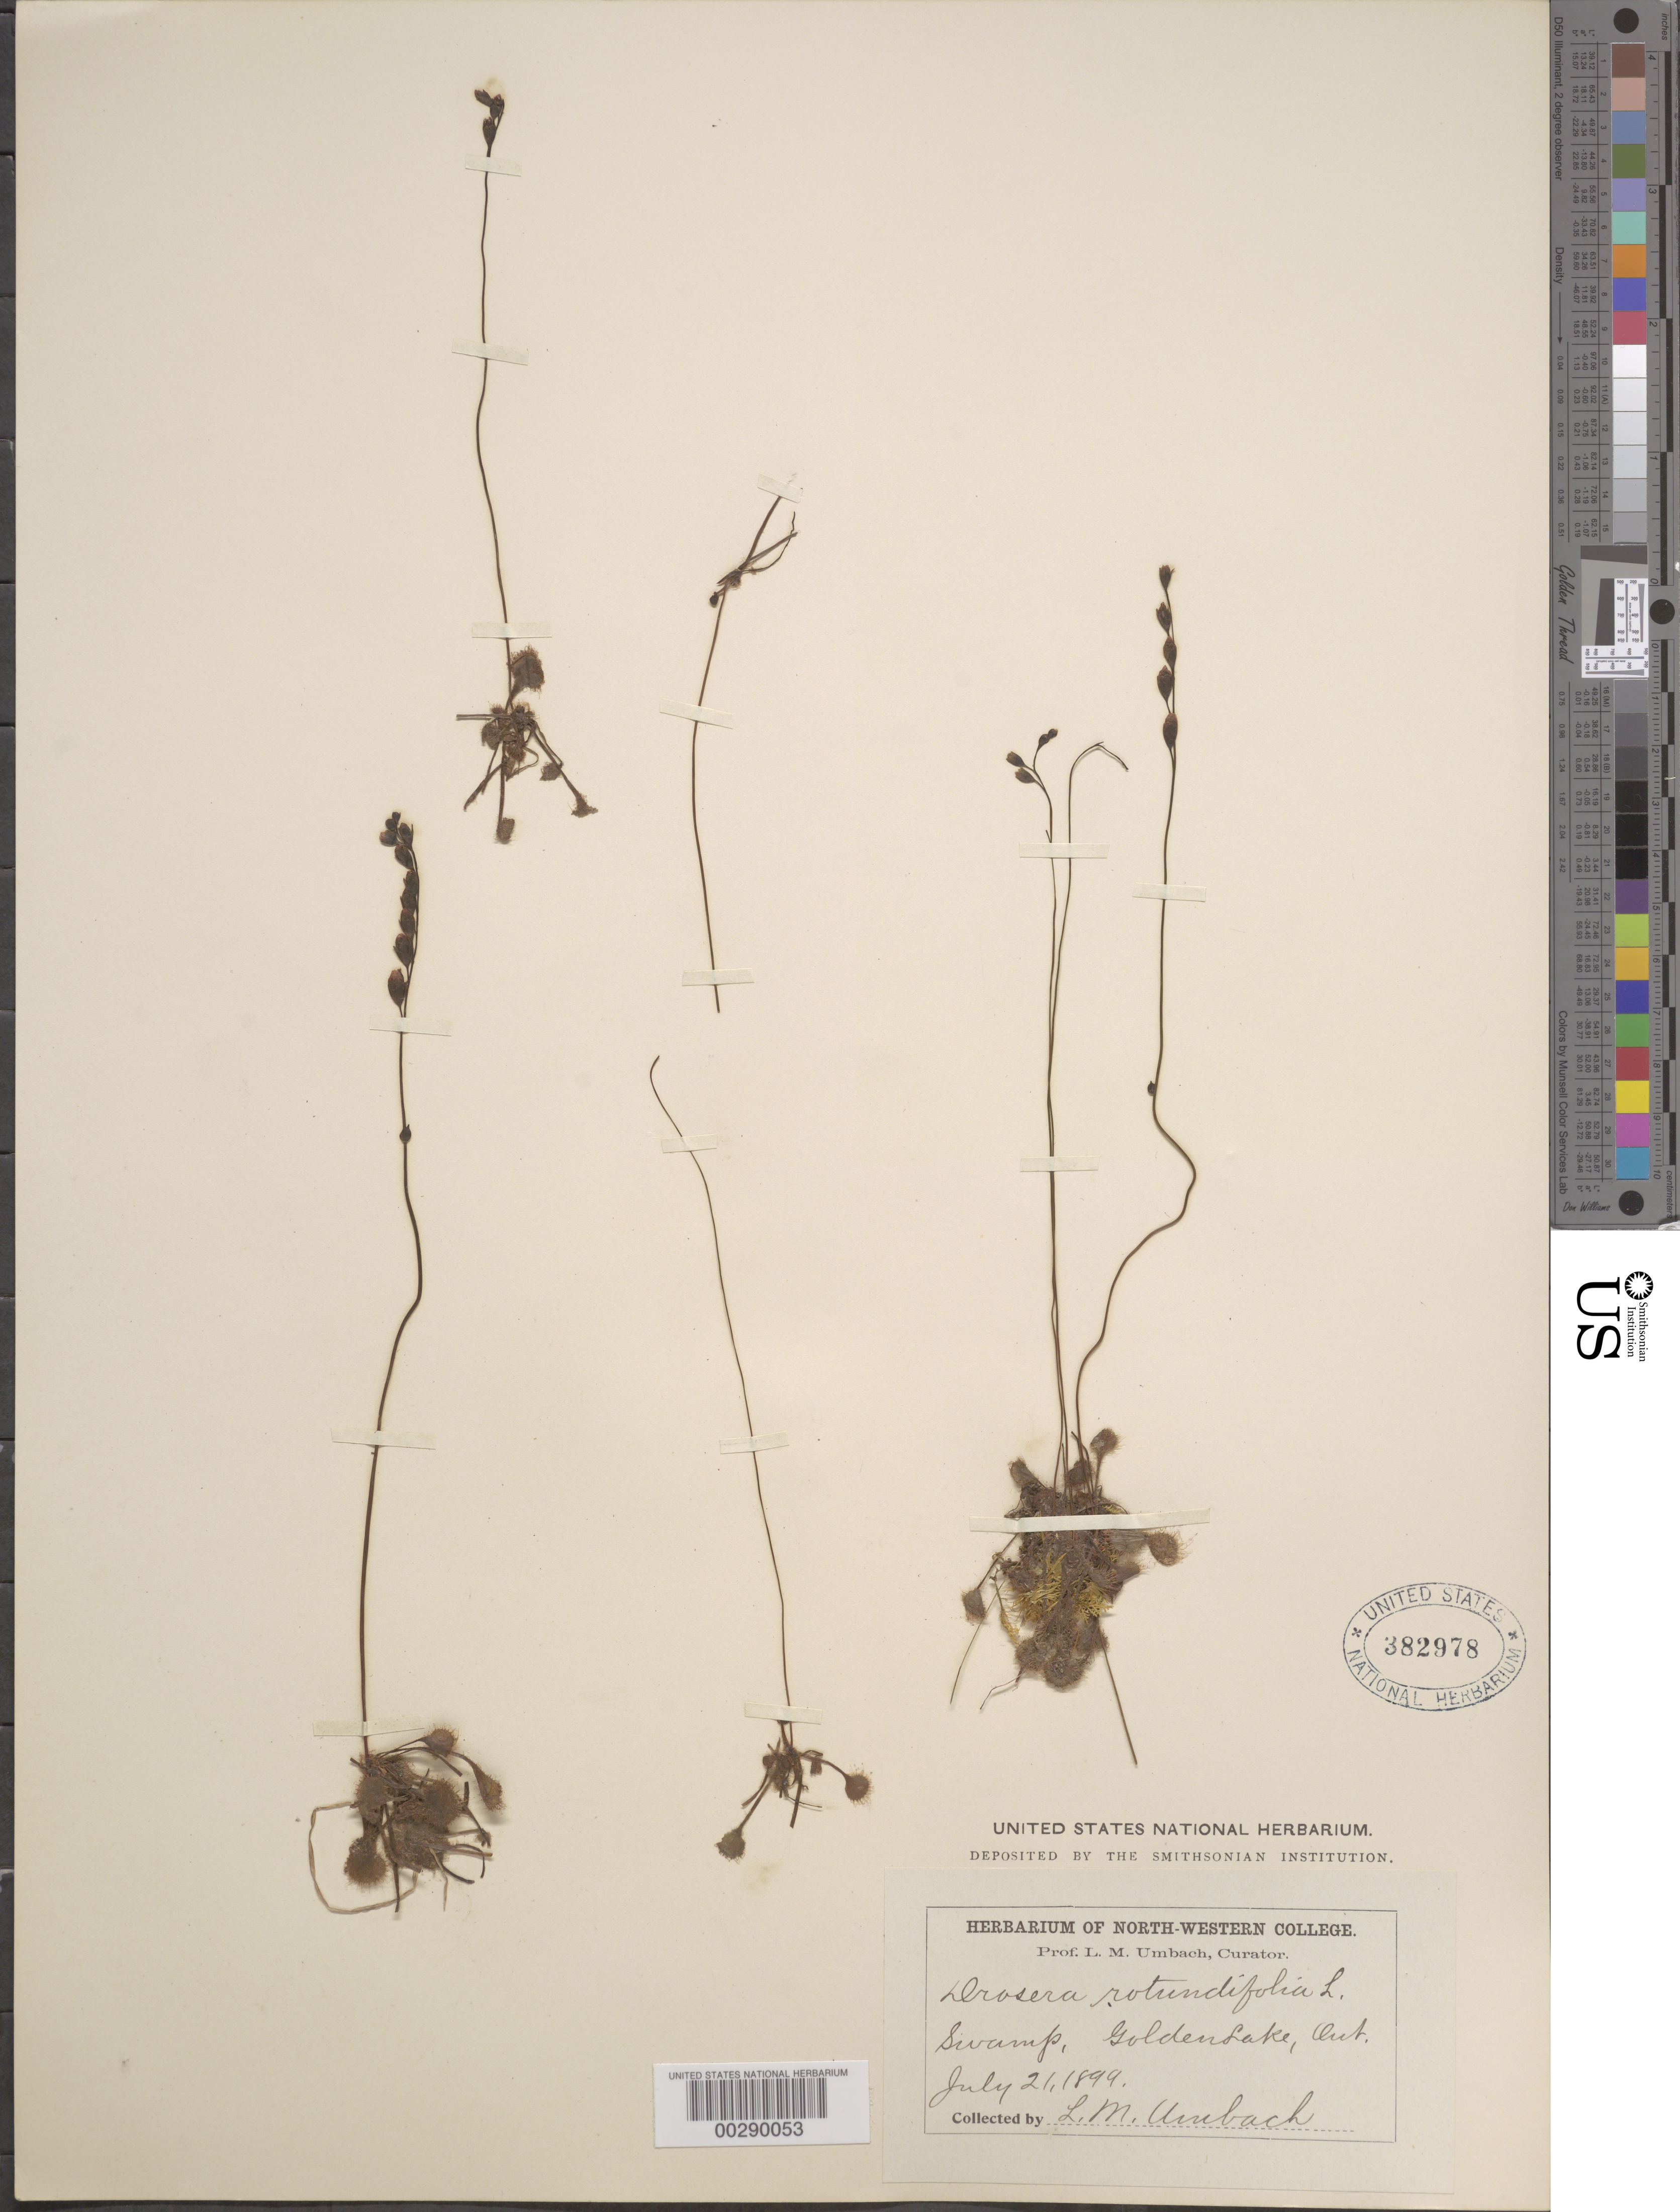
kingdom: Plantae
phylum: Tracheophyta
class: Magnoliopsida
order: Caryophyllales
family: Droseraceae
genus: Drosera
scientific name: Drosera rotundifolia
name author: L.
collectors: L. M. Umbach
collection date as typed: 21 Jul 1899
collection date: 1899-07-21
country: Canada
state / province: Ontario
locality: Golden lake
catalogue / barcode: US 382978